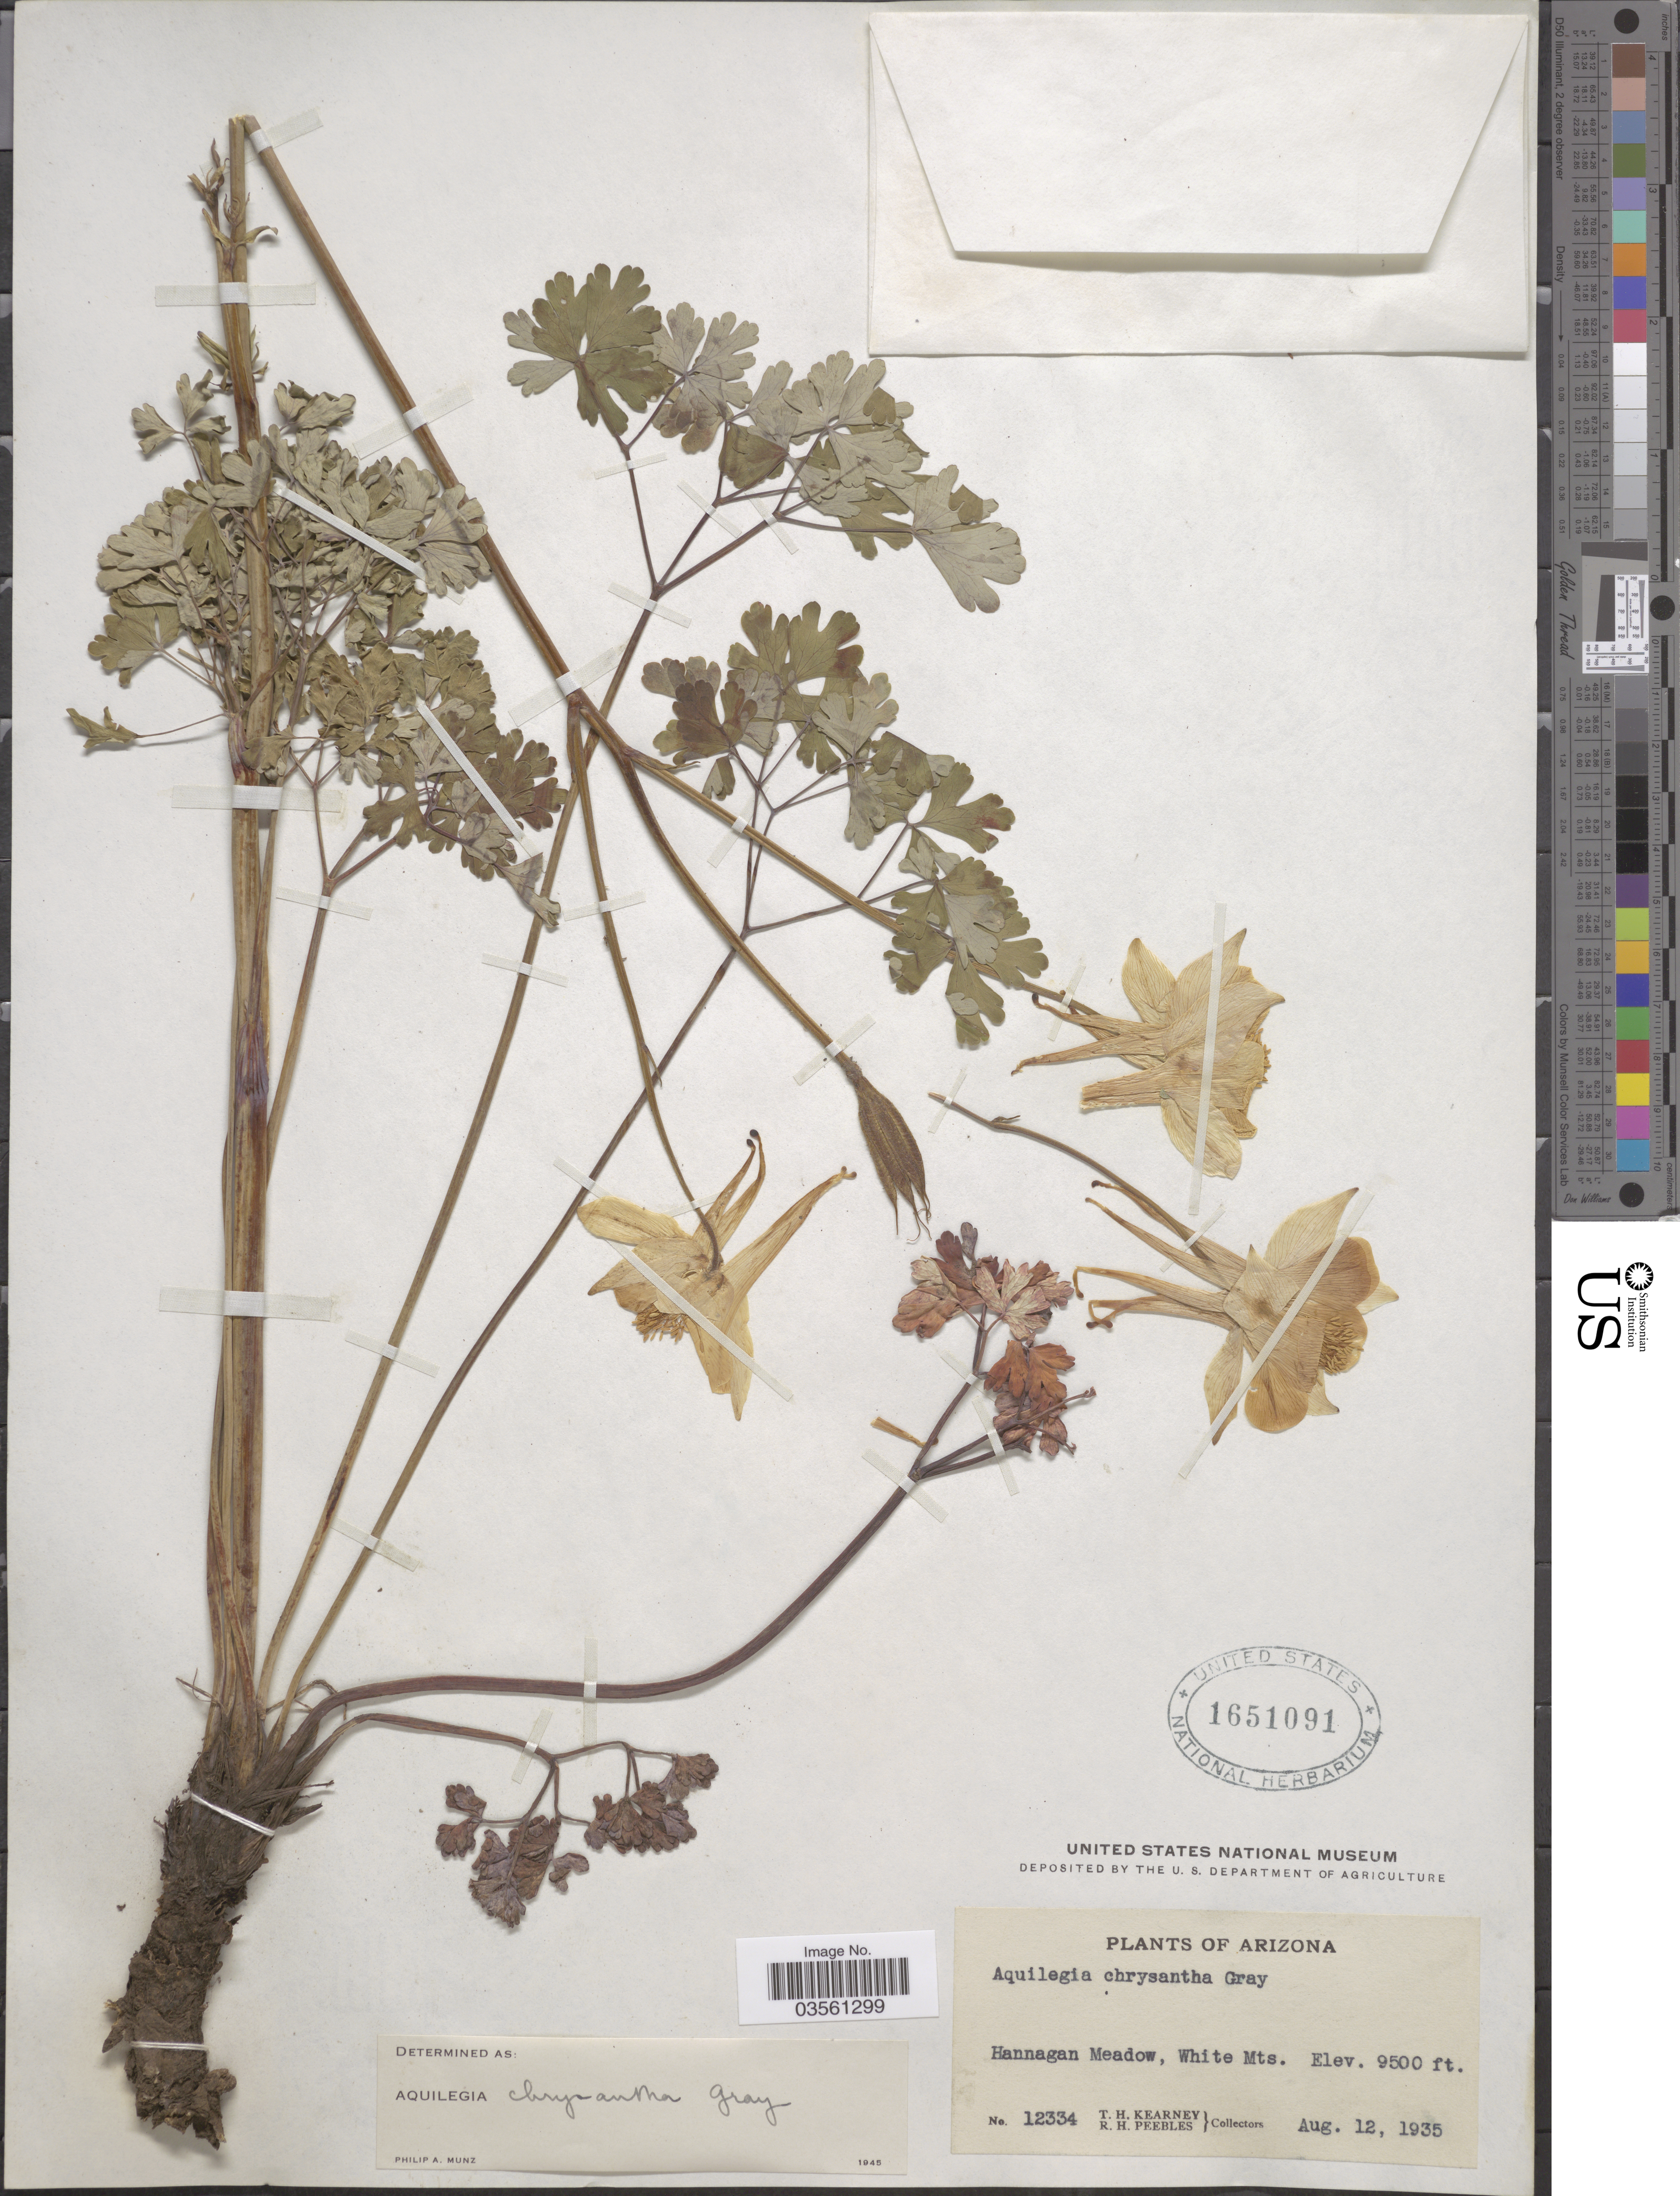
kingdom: Plantae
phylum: Tracheophyta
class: Magnoliopsida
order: Ranunculales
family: Ranunculaceae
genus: Aquilegia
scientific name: Aquilegia chrysantha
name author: A. Gray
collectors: T. H. Kearney & R. H. Peebles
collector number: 12334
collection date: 1935-08-12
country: United States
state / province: Arizona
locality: Hannagan Meadow, White Mts.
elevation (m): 2896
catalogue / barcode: US 1651091